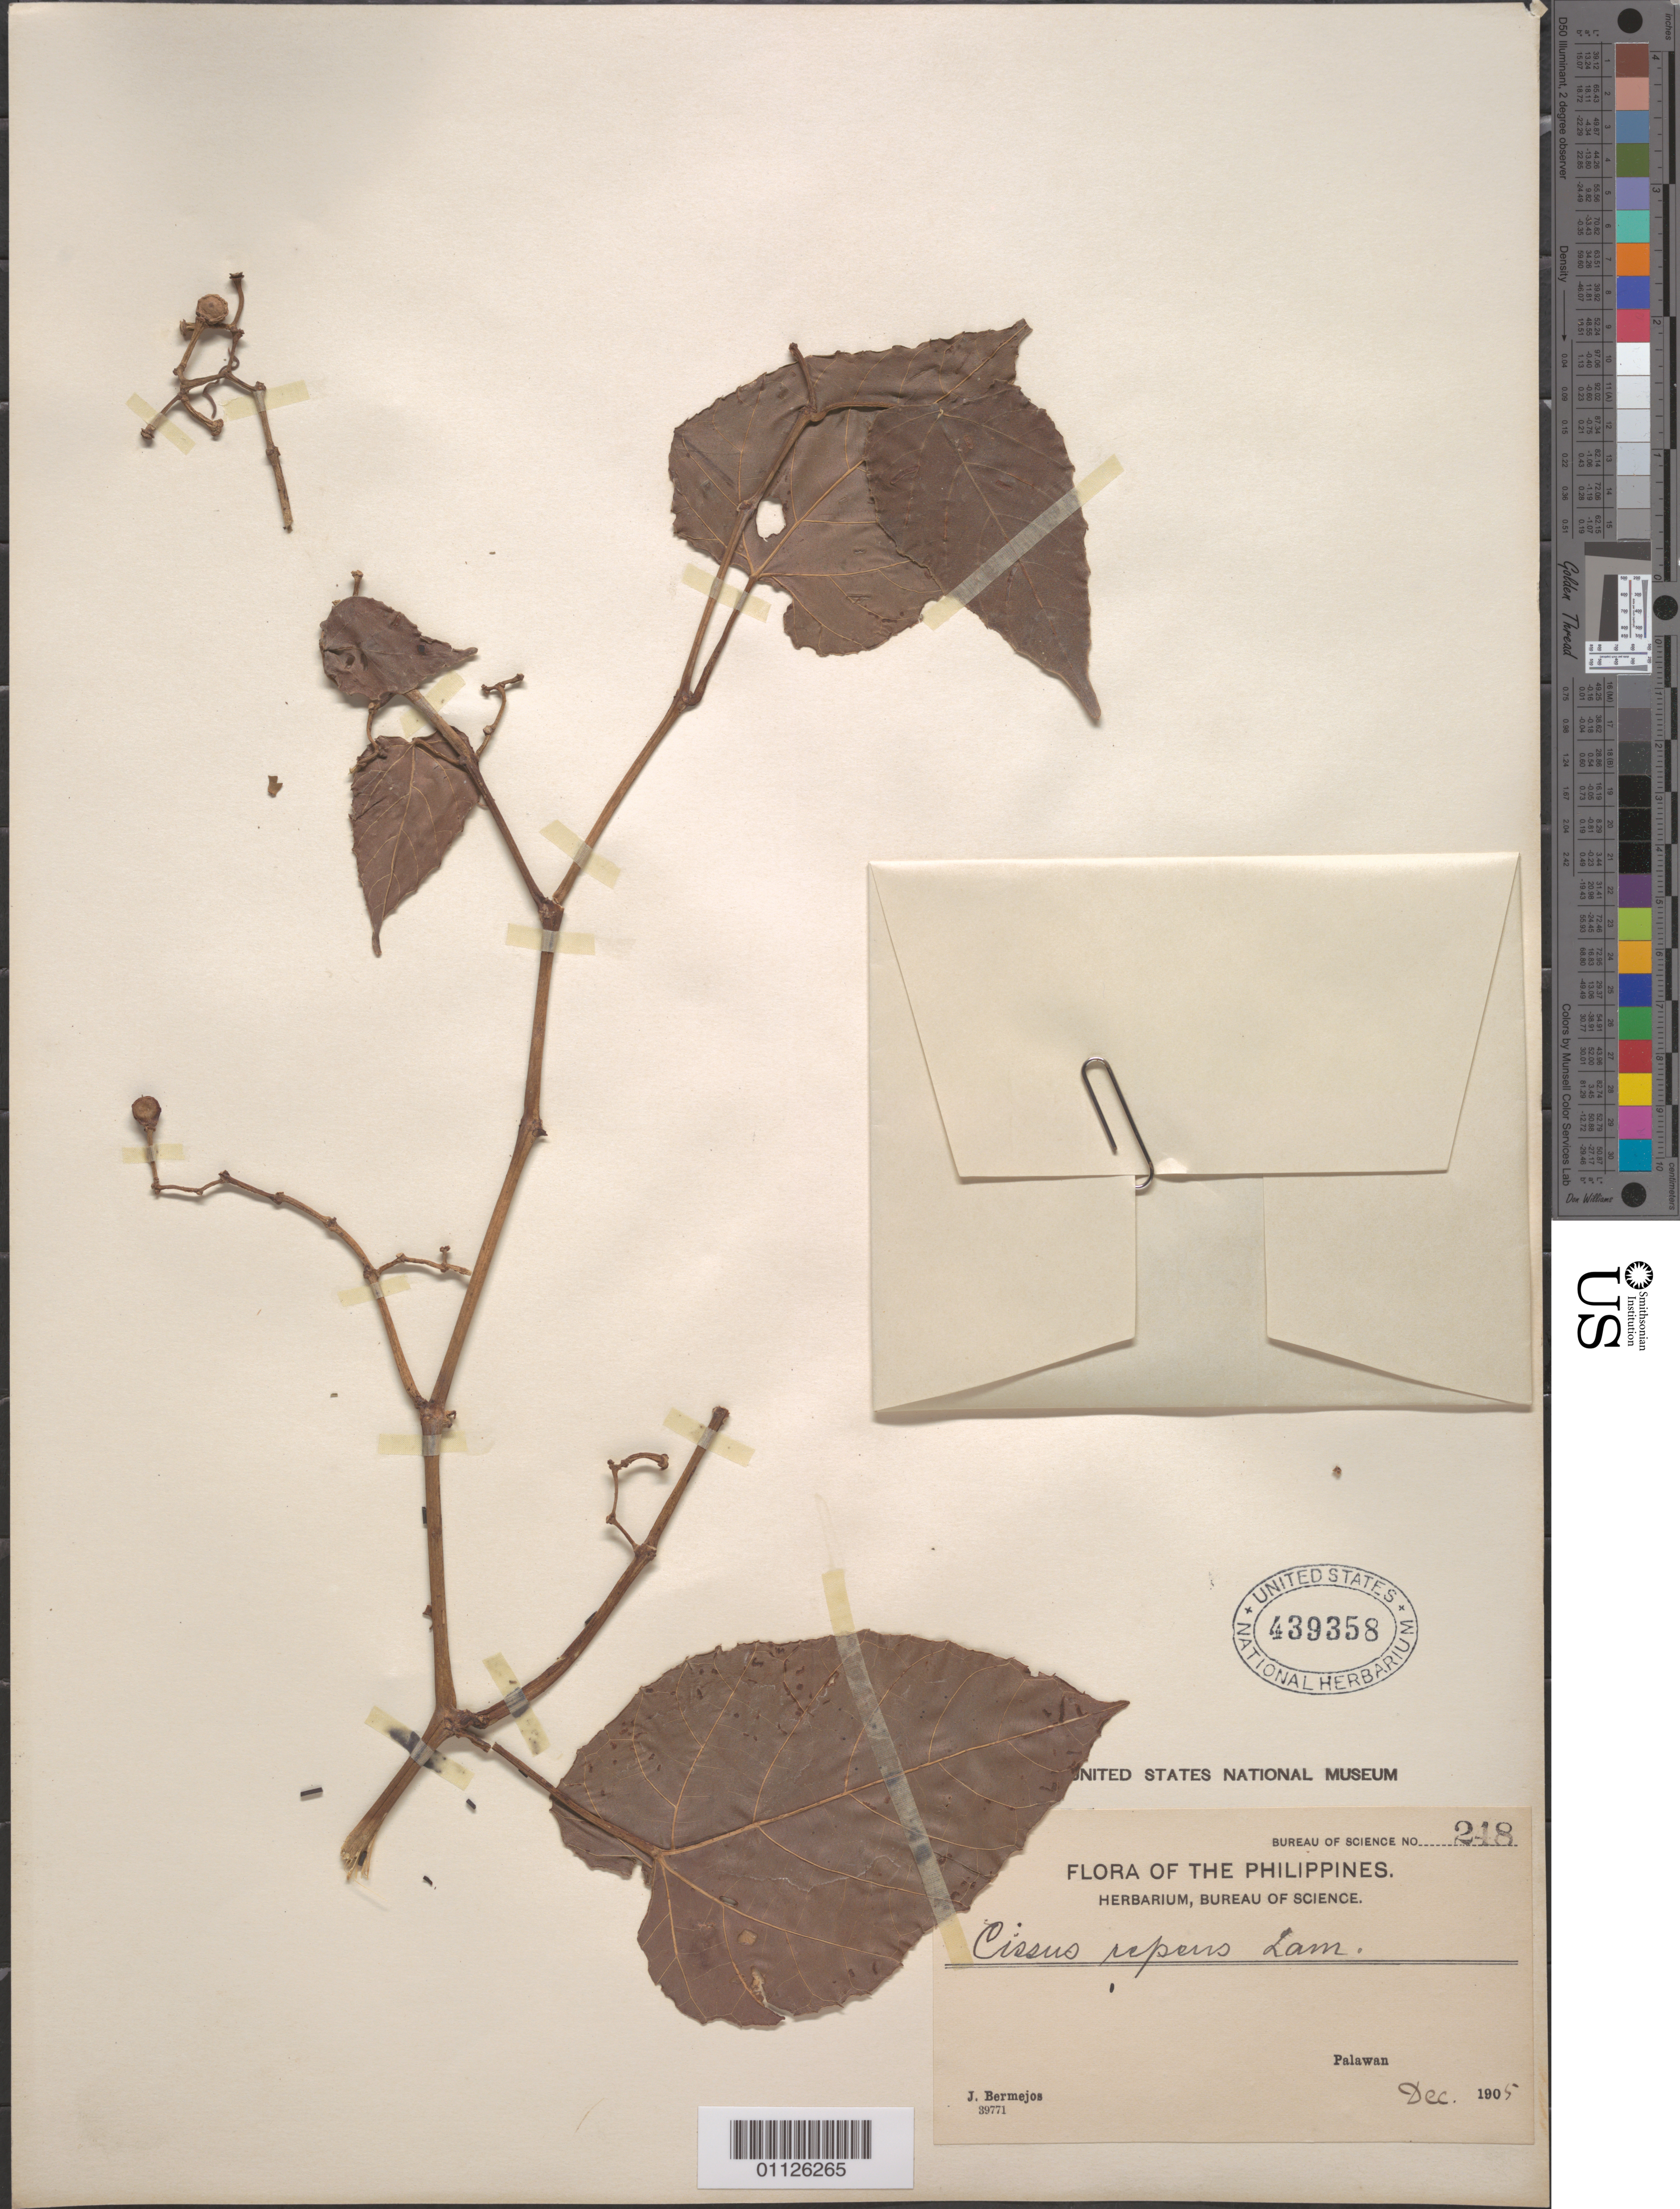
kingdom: Plantae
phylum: Tracheophyta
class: Magnoliopsida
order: Vitales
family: Vitaceae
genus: Cissus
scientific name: Cissus repens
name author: Lam.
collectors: J. Bermejos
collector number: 248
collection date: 1905-12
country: Philippines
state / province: Mimaropa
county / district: Palawan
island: Palawan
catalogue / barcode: US 439358